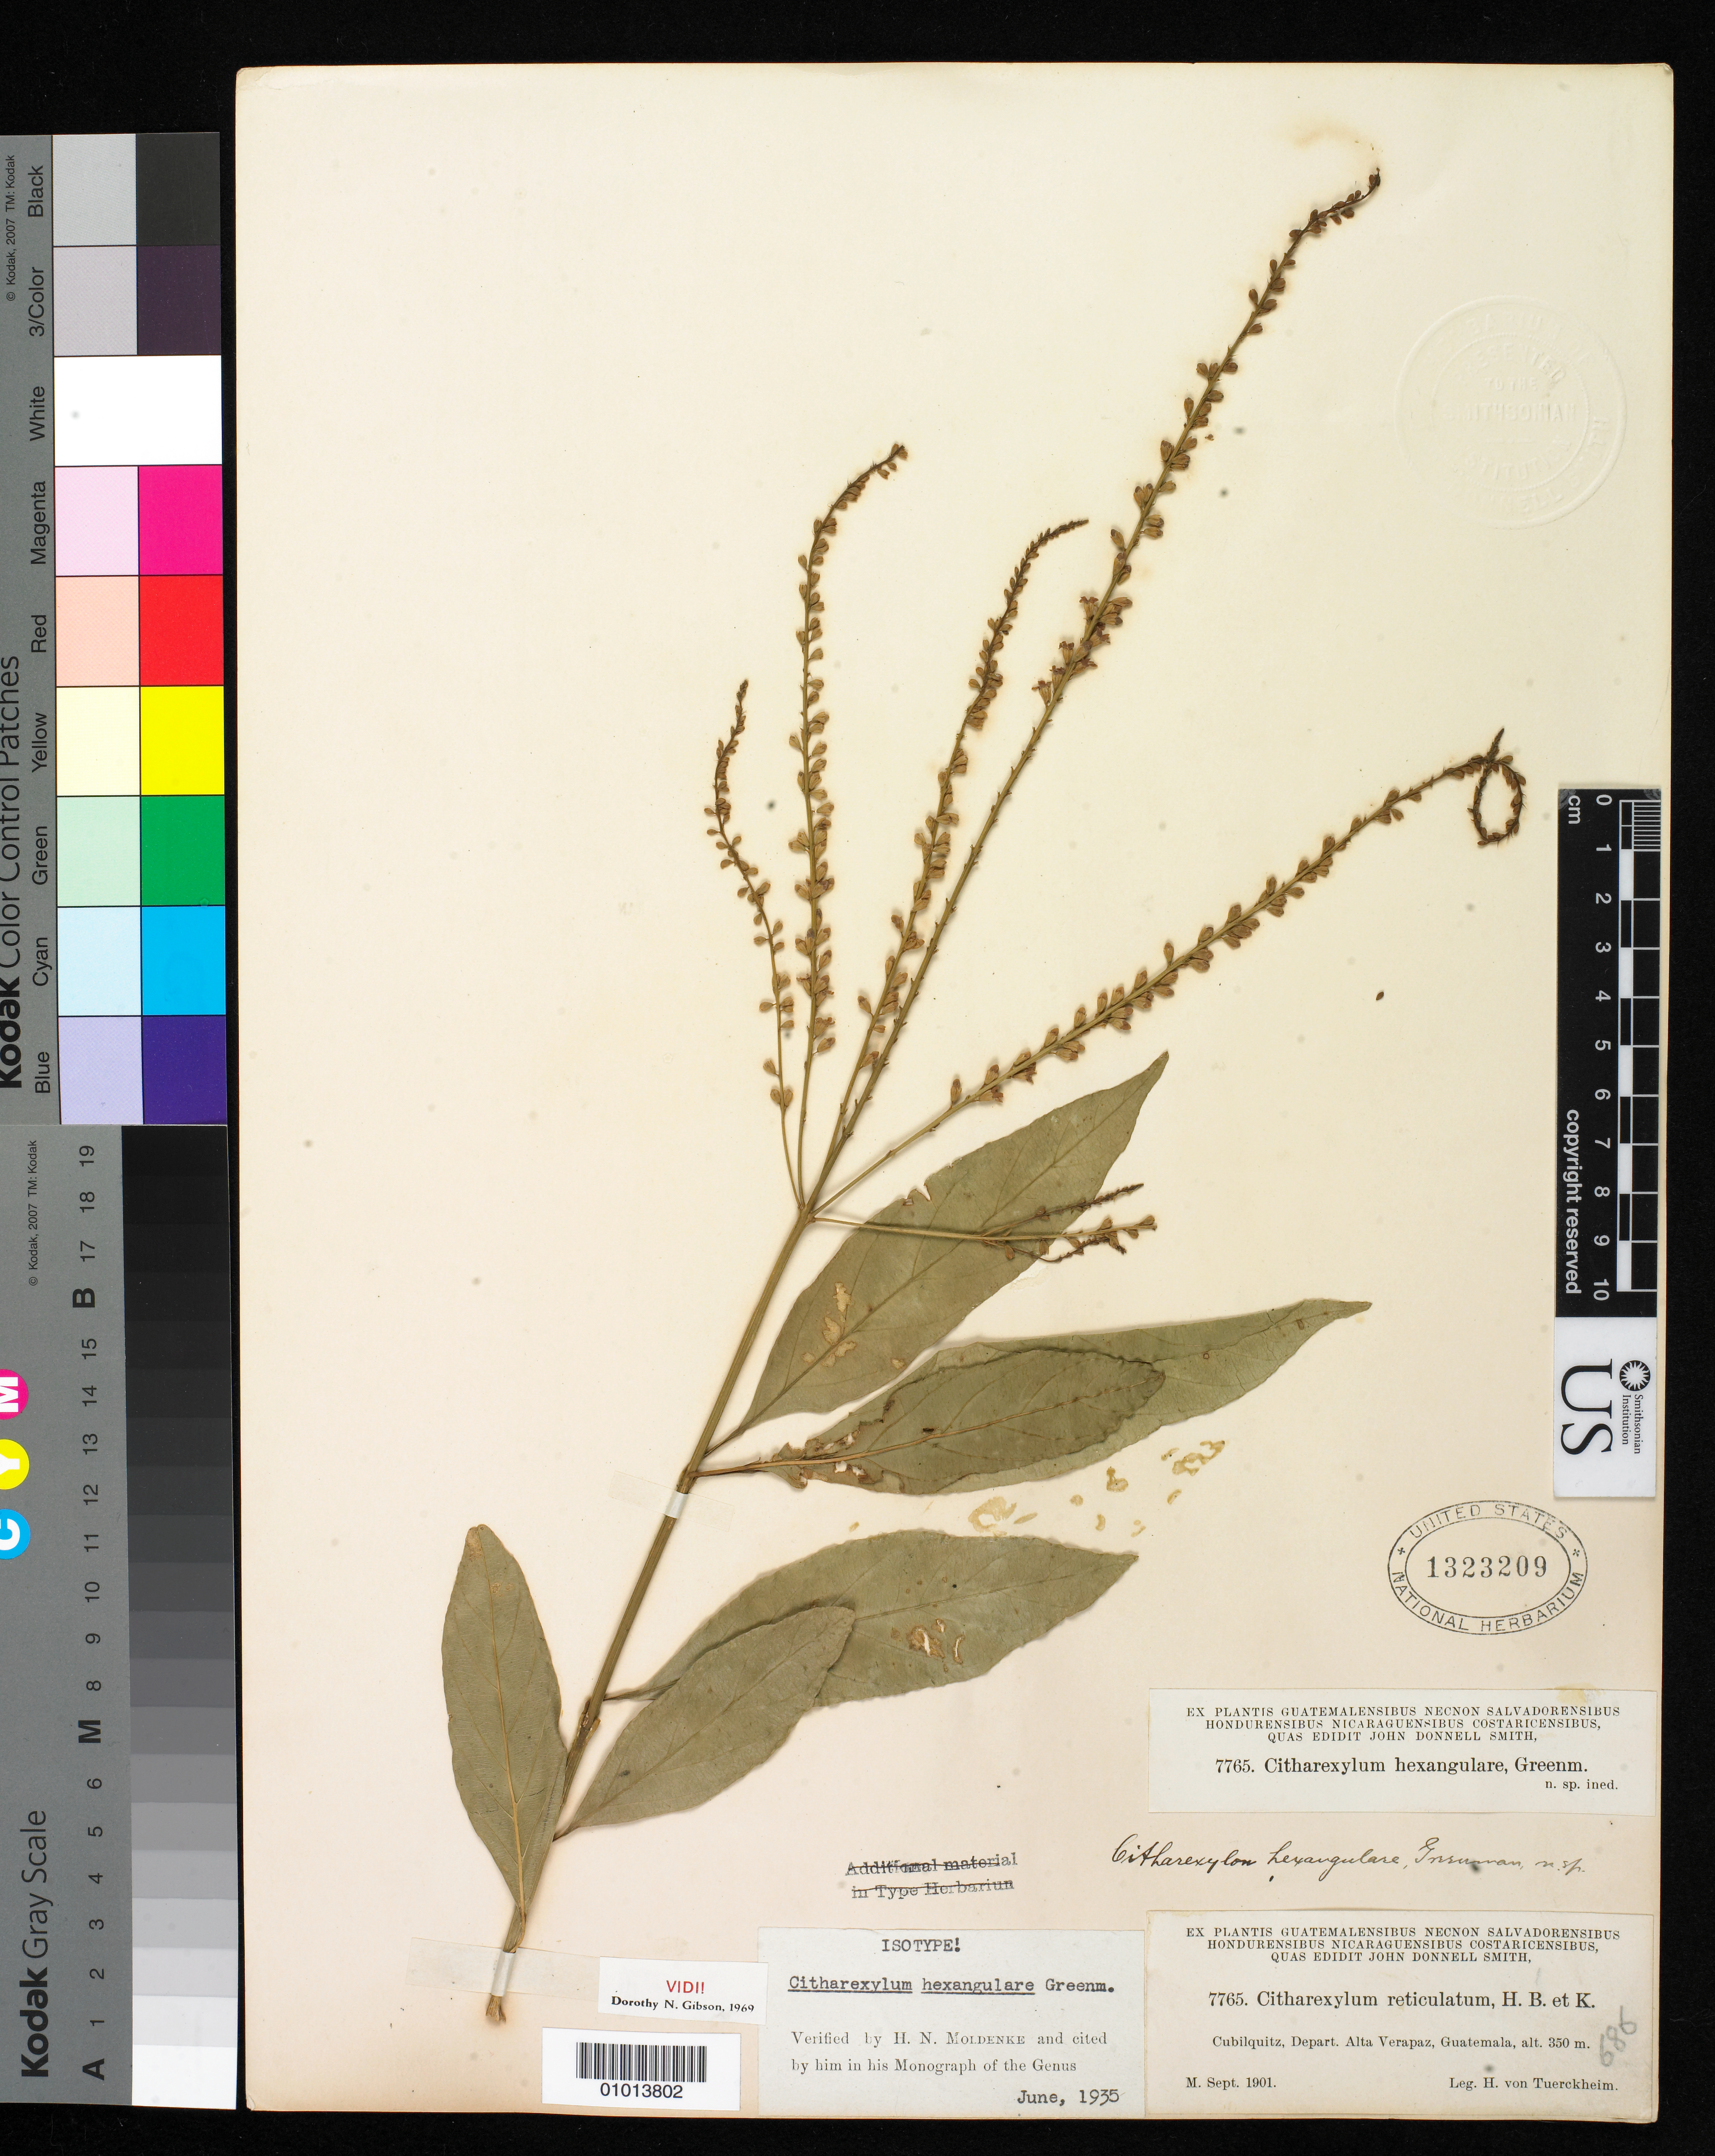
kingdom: Plantae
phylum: Tracheophyta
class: Magnoliopsida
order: Lamiales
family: Verbenaceae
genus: Citharexylum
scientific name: Citharexylum hexangulare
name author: Greenm.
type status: Type Collection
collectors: H. von Türckheim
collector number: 7765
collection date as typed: Sep 1901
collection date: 1901-09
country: Guatemala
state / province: Alta Verapaz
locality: Cubilquitz.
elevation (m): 350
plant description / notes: Specimen ex John Donnell Smith herbarium.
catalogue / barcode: US 1323209